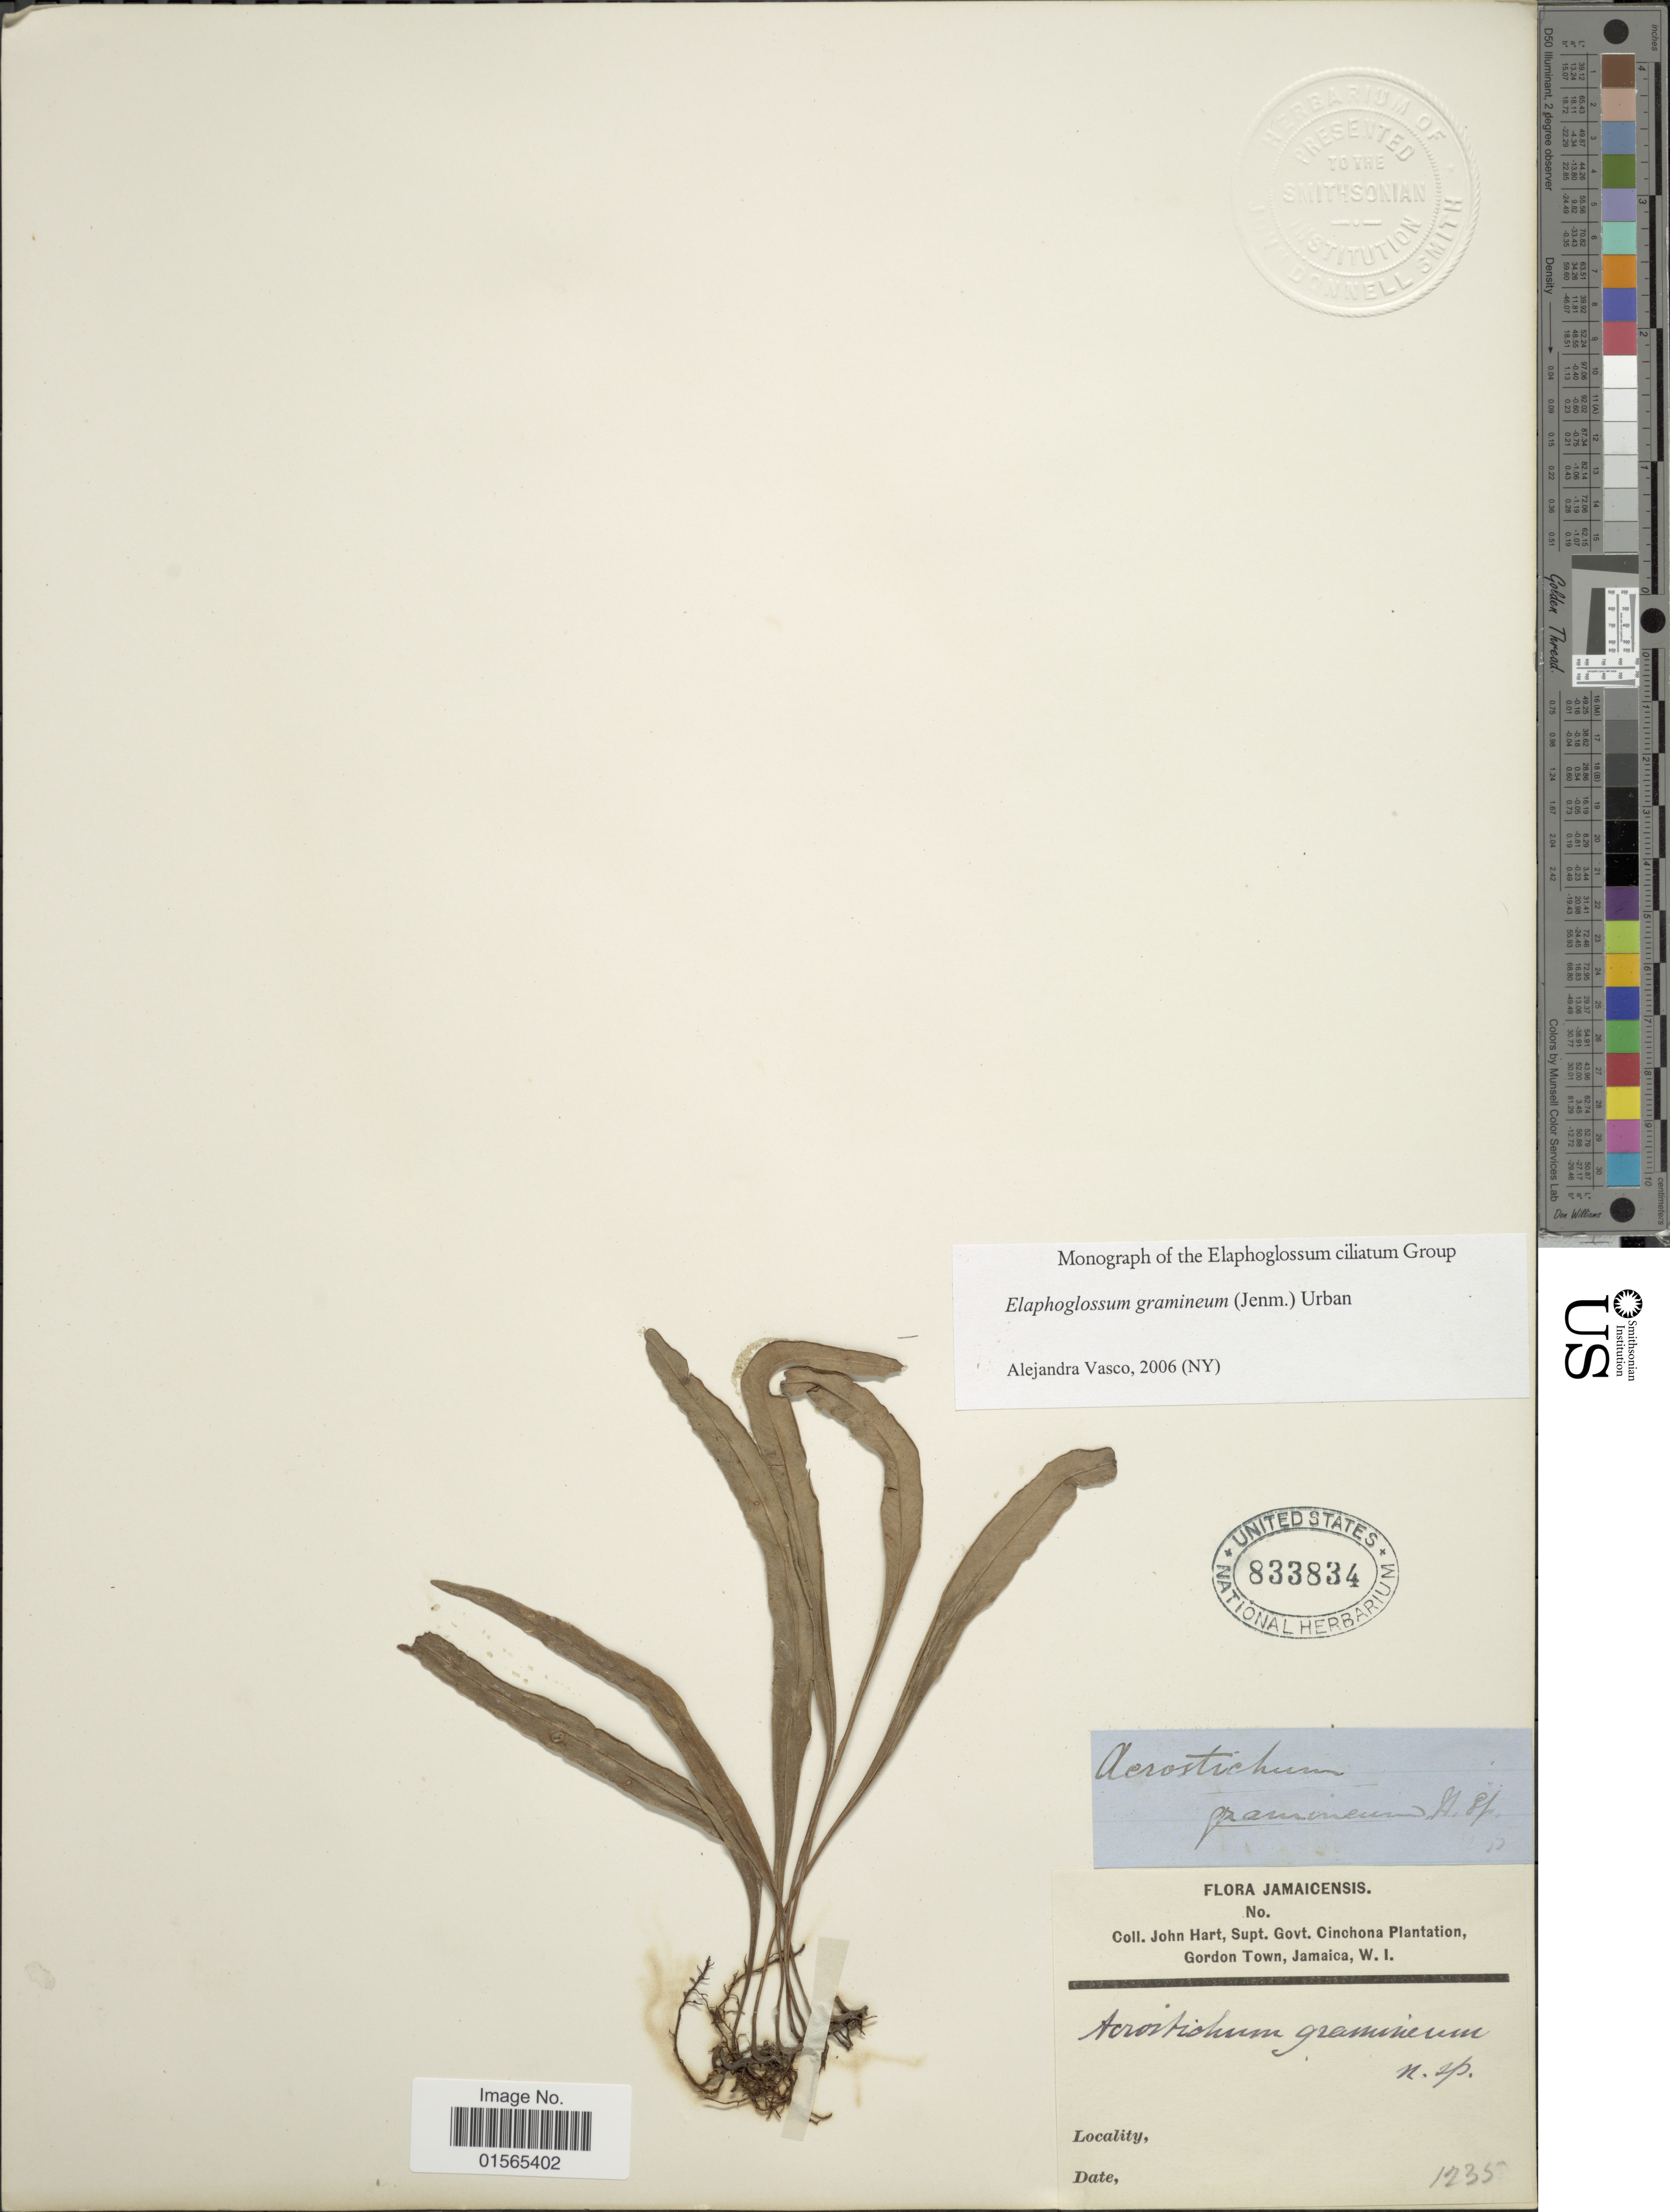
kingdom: Plantae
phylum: Tracheophyta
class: Polypodiopsida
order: Polypodiales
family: Dryopteridaceae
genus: Elaphoglossum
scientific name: Elaphoglossum gramineum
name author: (Jenman) Urb.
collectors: J. H. Hart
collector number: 1235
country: Jamaica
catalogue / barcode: US 833834